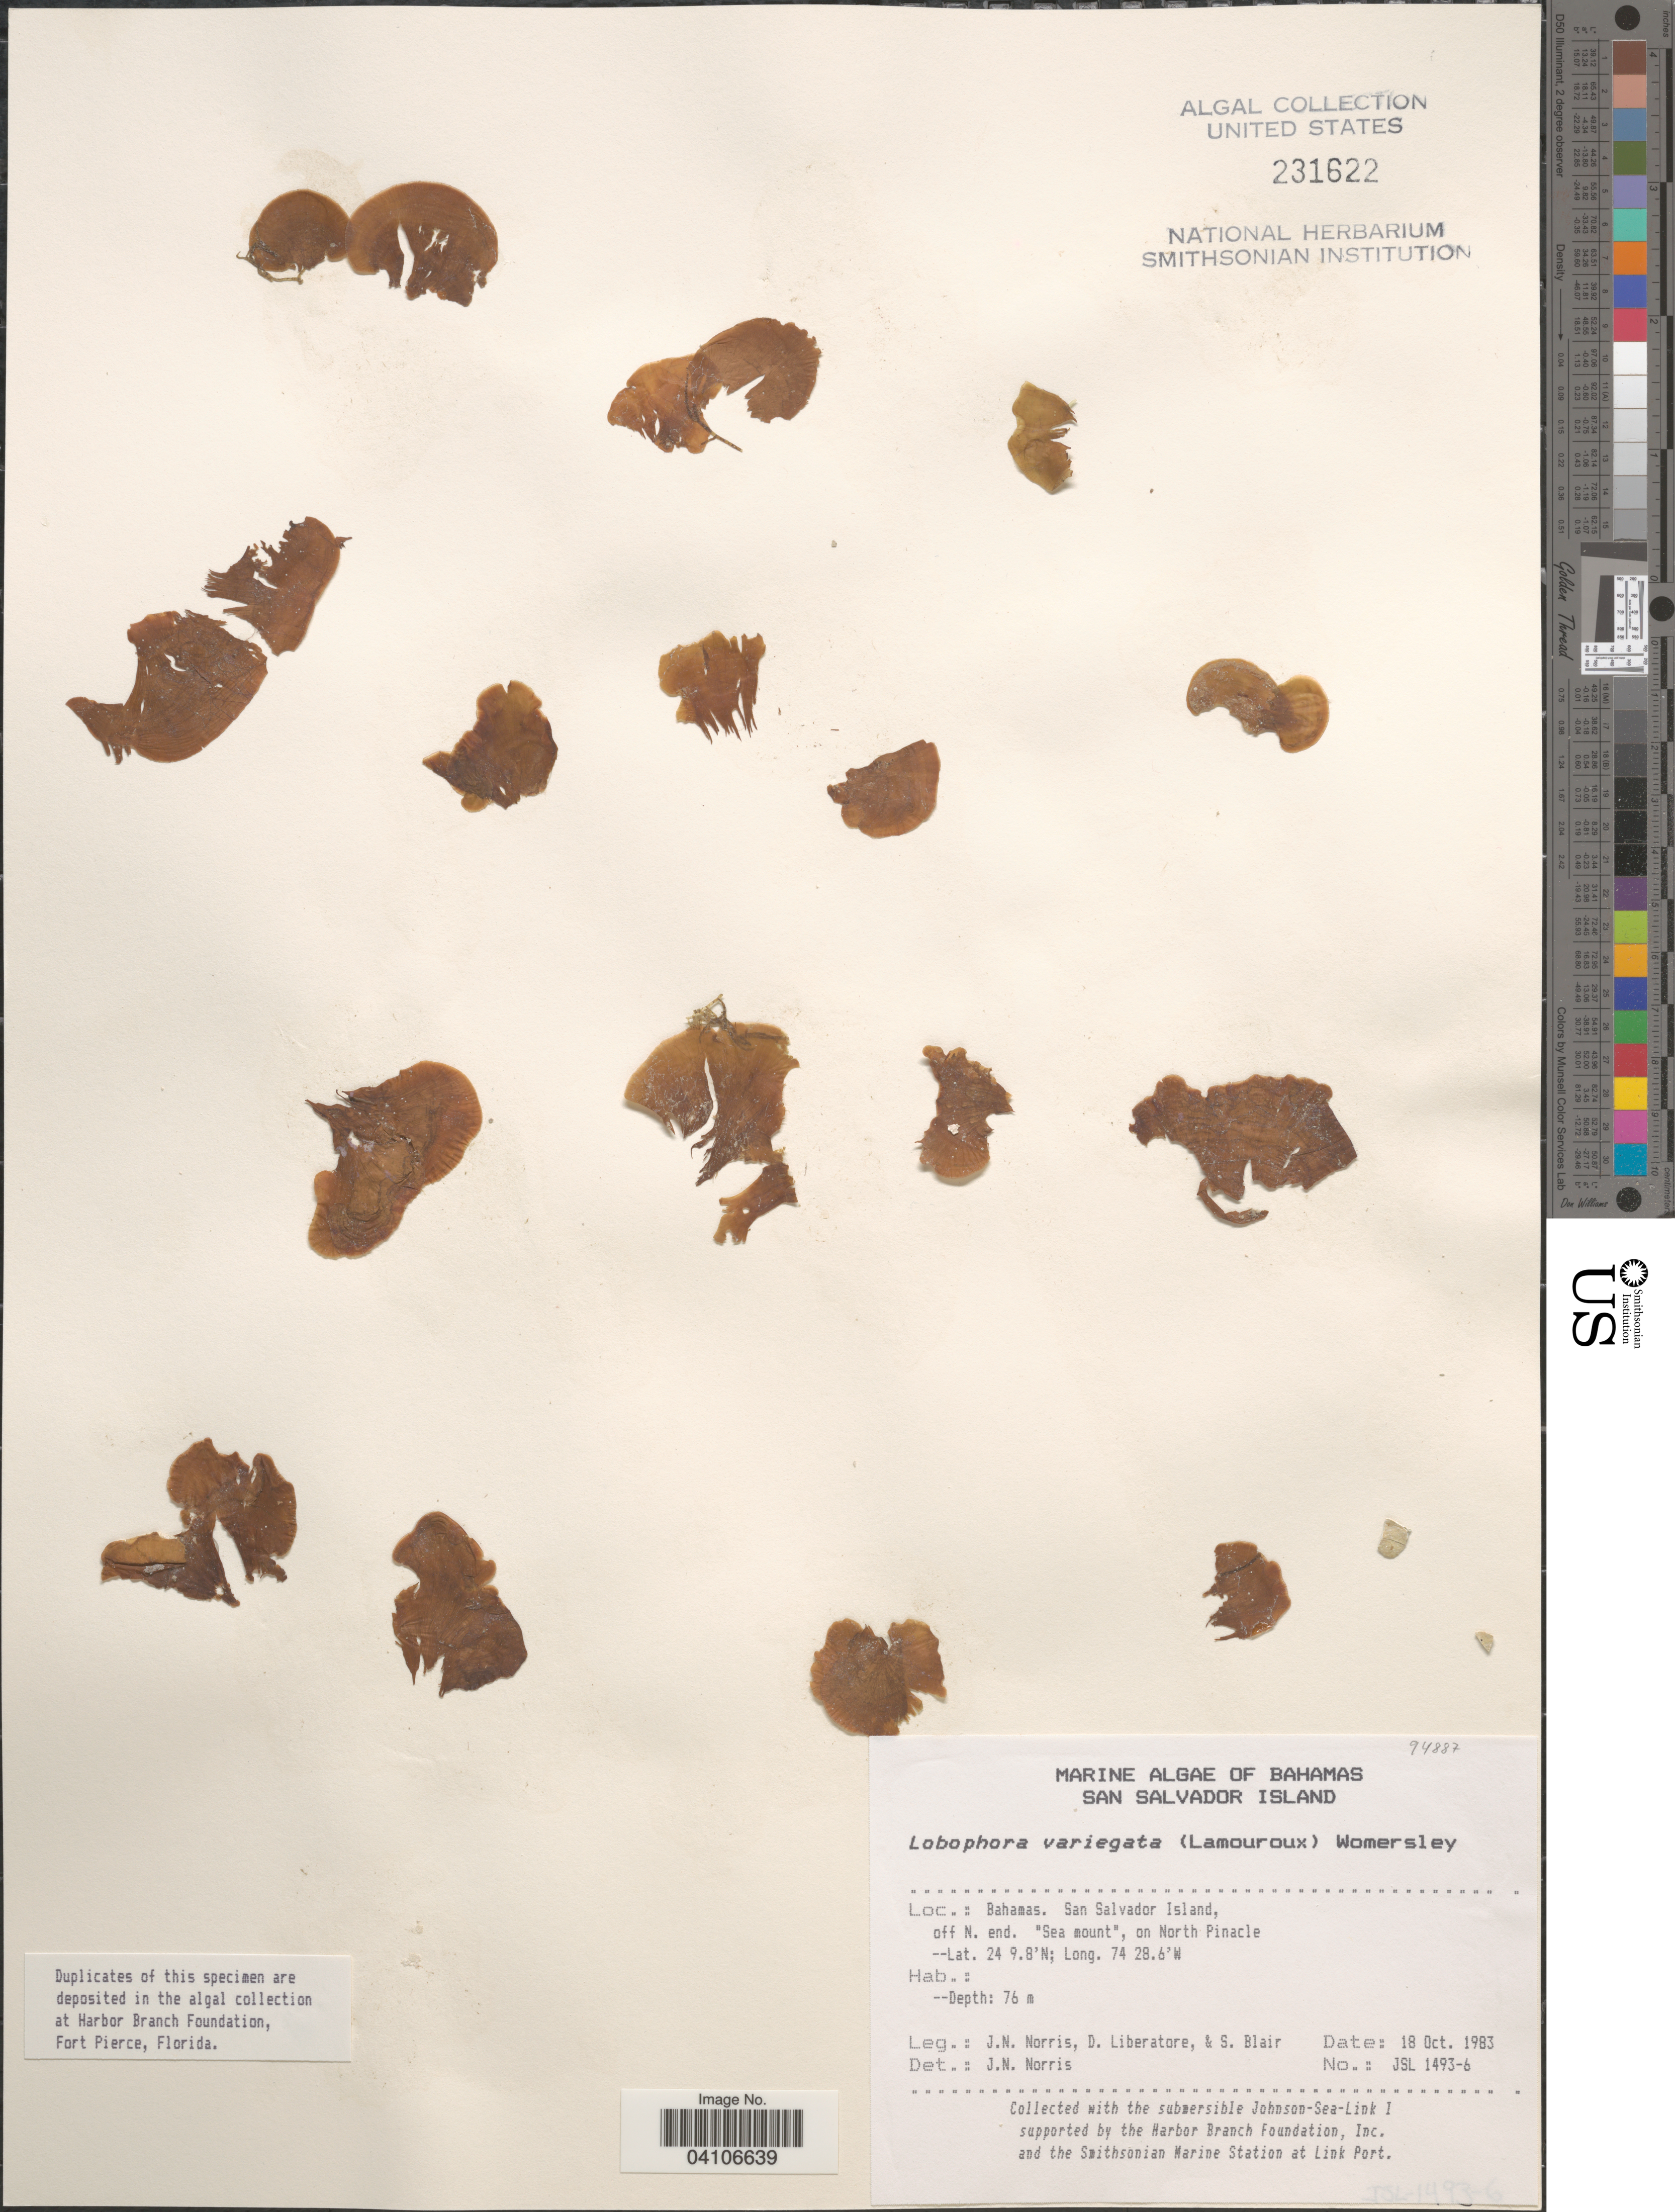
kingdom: Chromista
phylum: Ochrophyta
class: Phaeophyceae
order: Dictyotales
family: Dictyotaceae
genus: Lobophora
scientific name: Lobophora variegata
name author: (J.V.Lamouroux) Womersley & E.C. Oliveira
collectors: J. Norris, D. Liberatore & S. M. Blair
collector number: JSL 1493-6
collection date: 1983-10-18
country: Bahamas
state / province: San Salvador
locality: San Salvador Island, off N. end. "Sea mount", on North Pinacle.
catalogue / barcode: US 231622